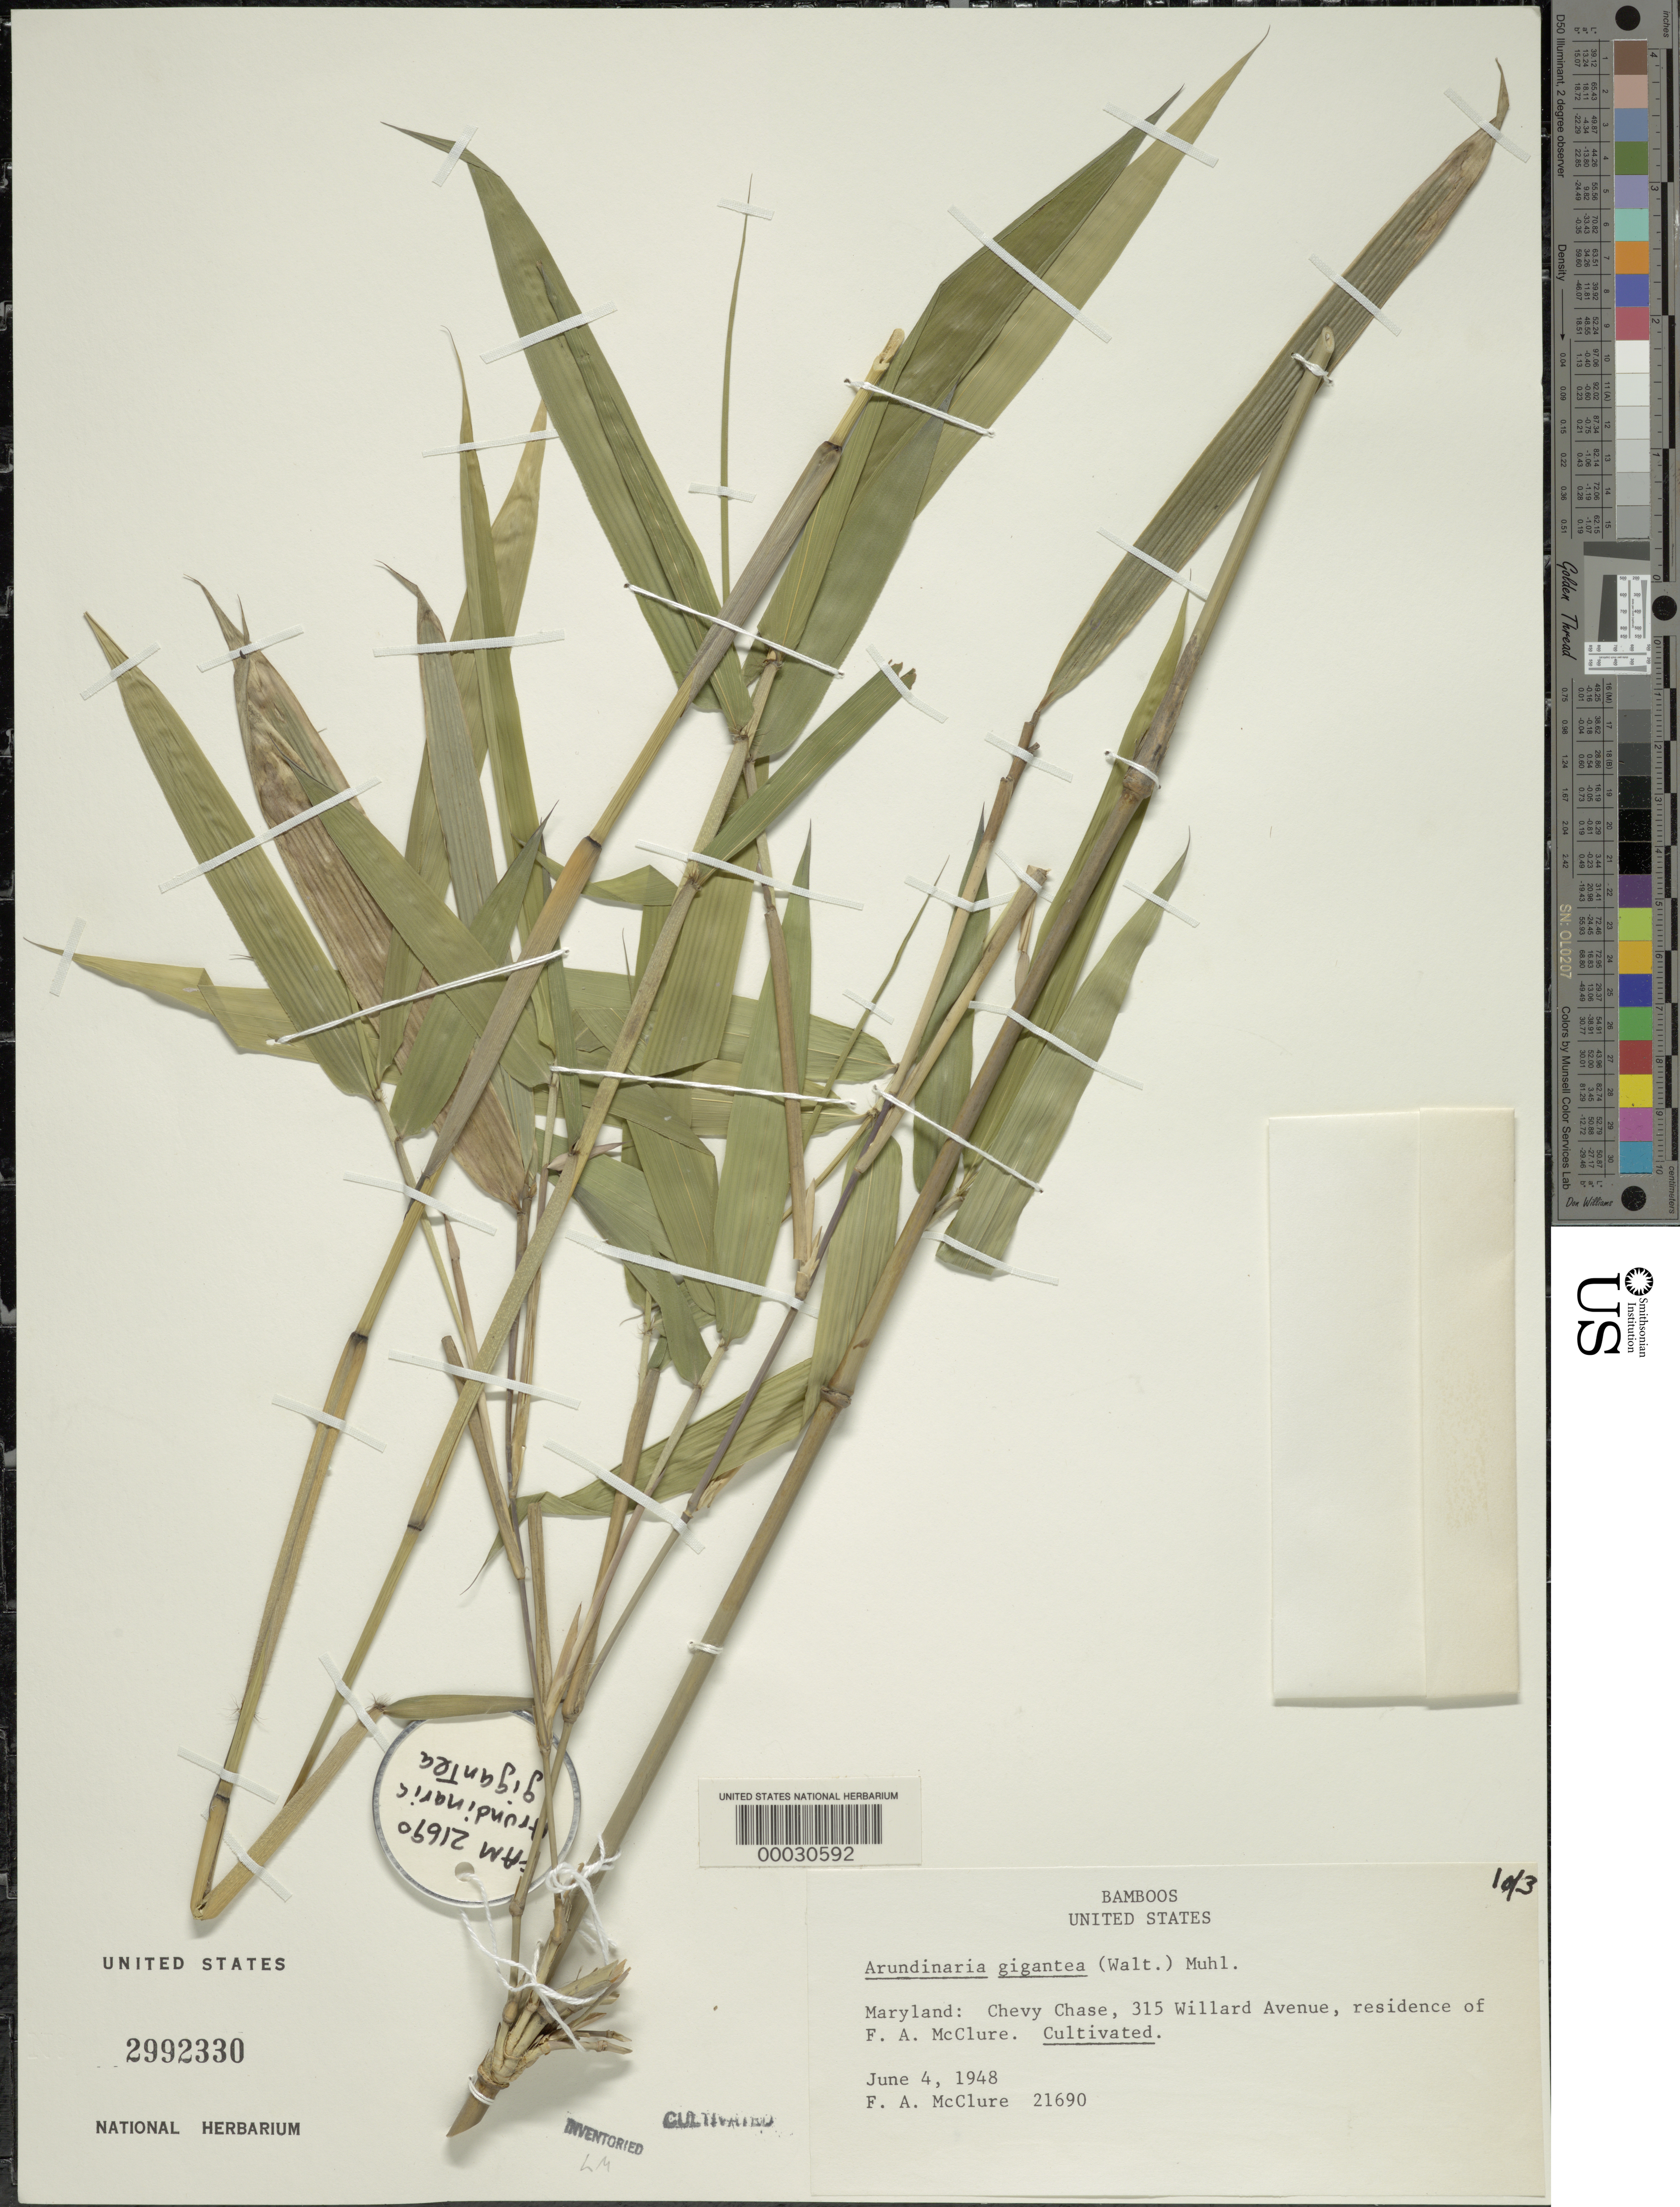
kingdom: Plantae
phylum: Tracheophyta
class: Liliopsida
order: Poales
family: Poaceae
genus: Arundinaria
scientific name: Arundinaria gigantea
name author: (Walter) Muhl.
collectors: F. A. McClure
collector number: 21690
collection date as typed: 04 Jun 1948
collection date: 1948-06-04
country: United States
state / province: Maryland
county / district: Montgomery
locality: Chevy Chase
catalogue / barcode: US 2992330